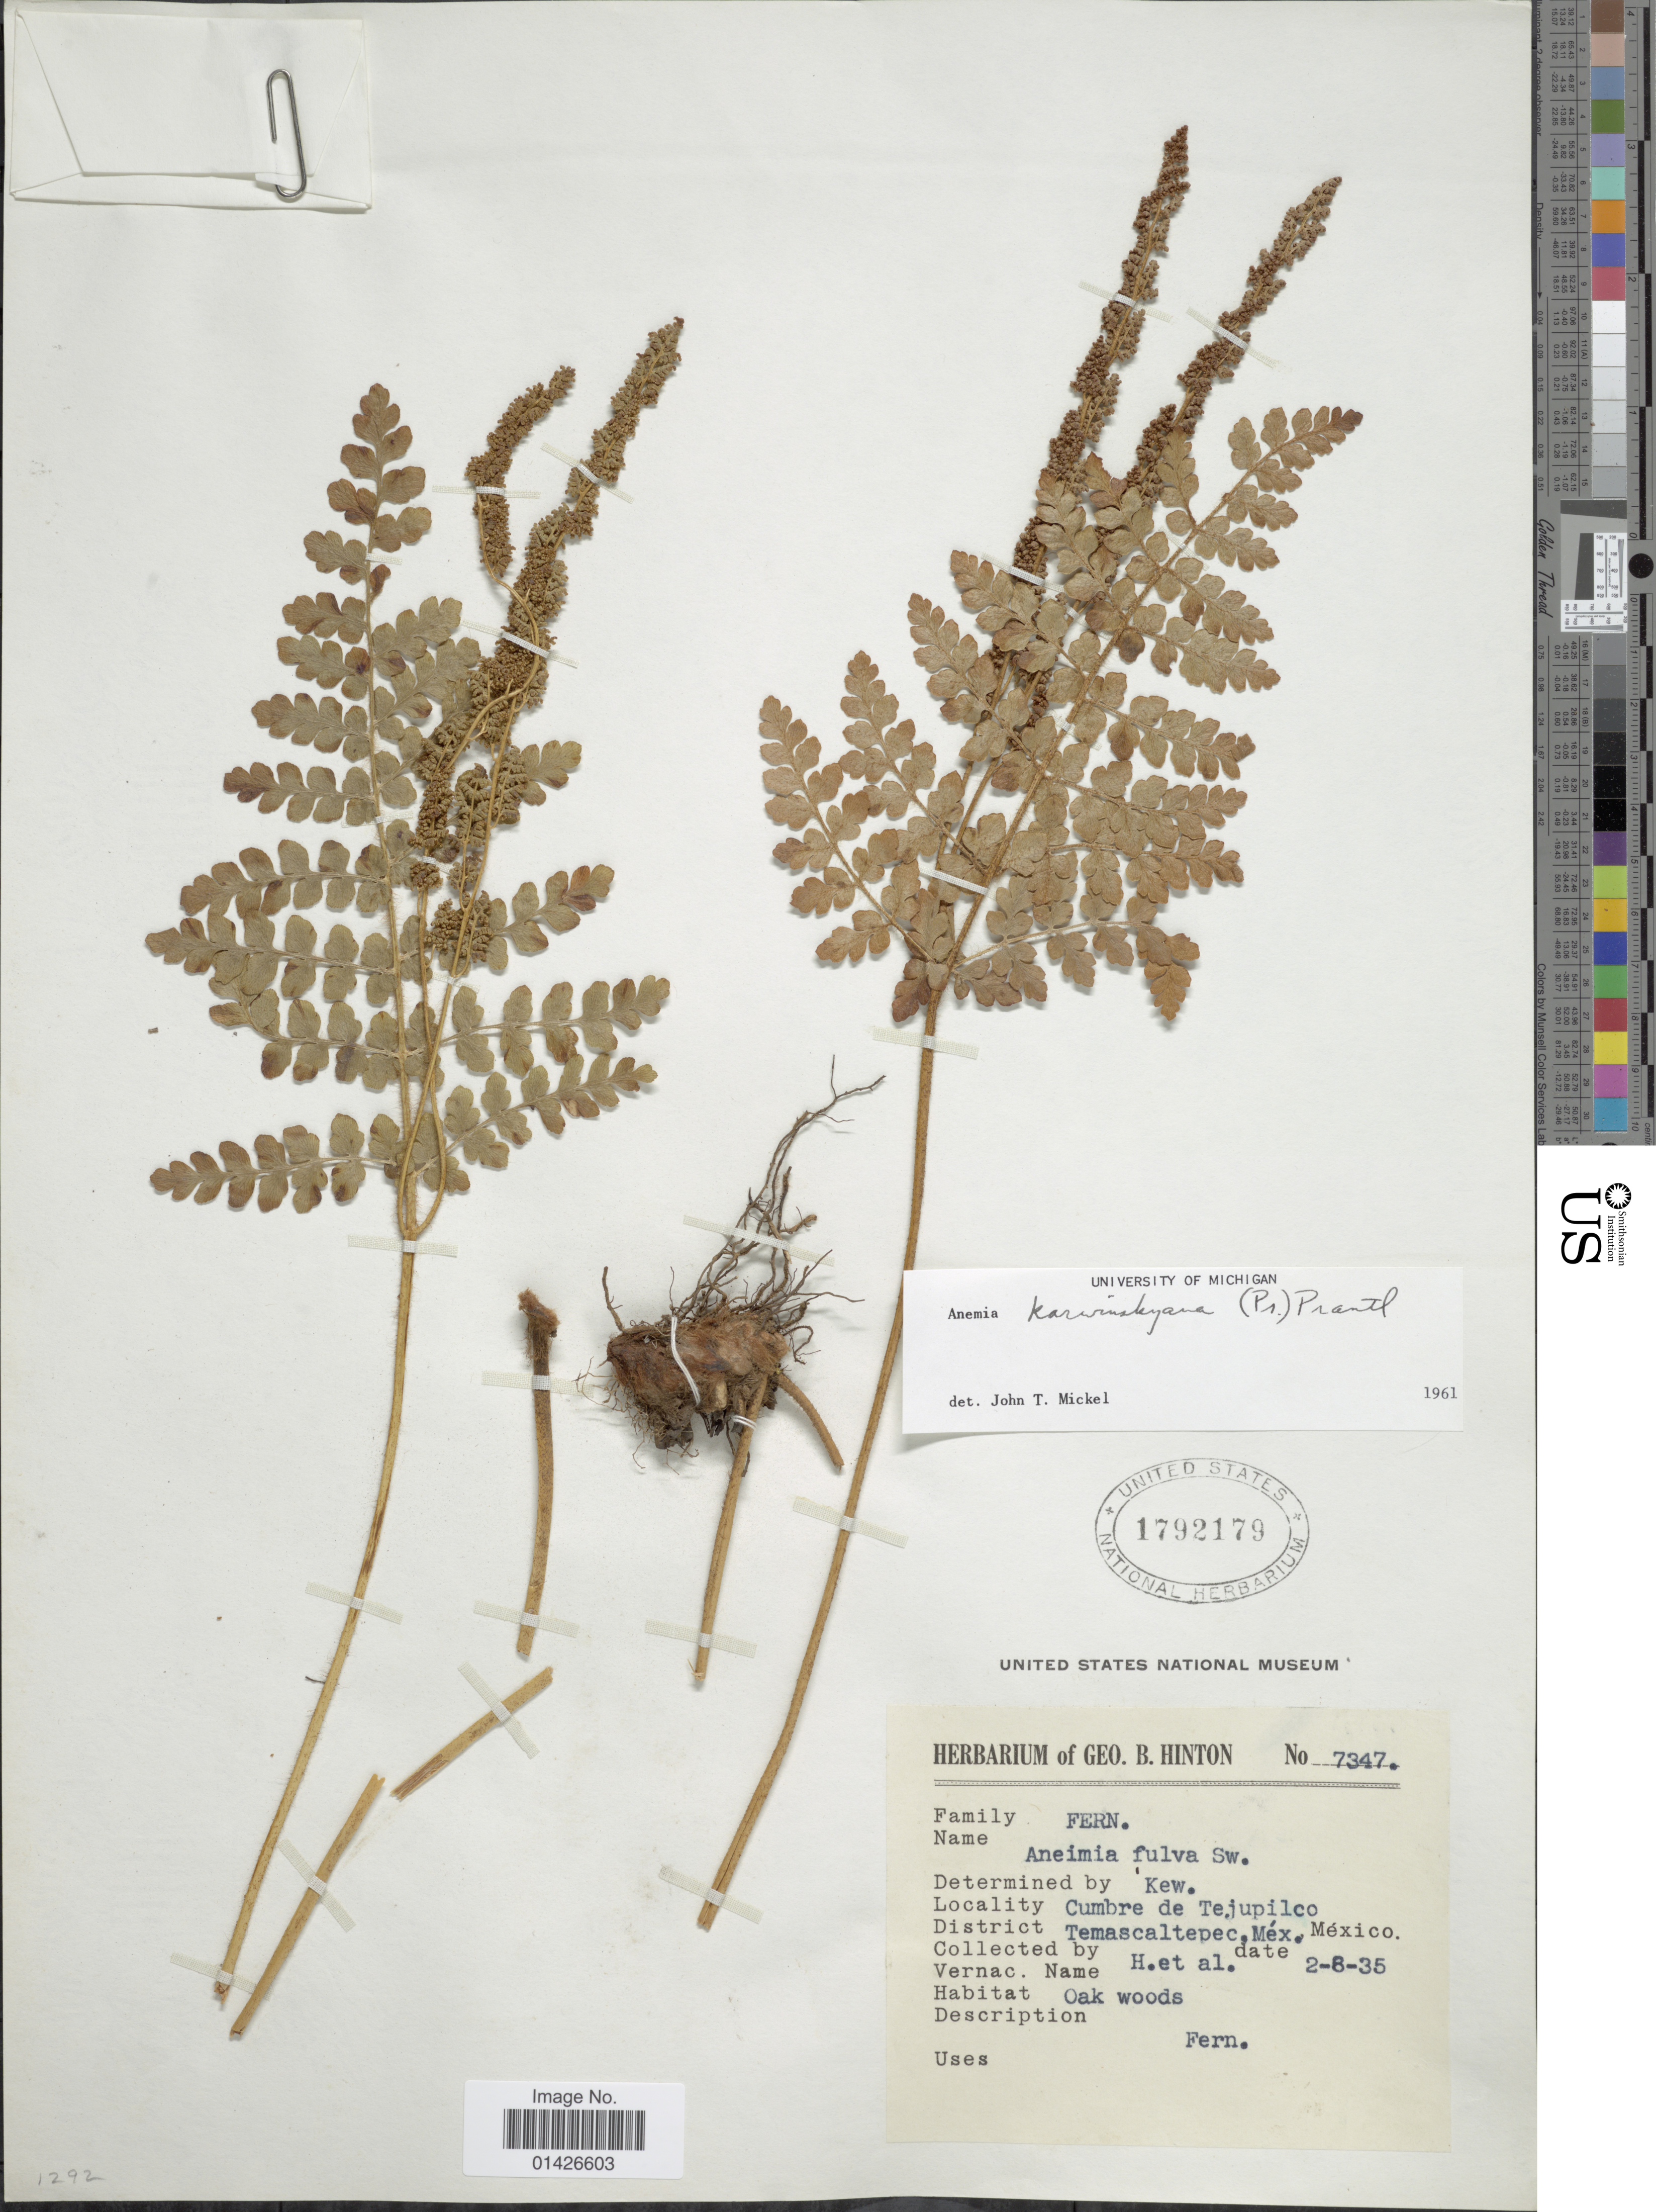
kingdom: Plantae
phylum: Tracheophyta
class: Polypodiopsida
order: Schizaeales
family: Anemiaceae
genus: Anemia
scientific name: Anemia karwinskyana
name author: (C. Presl) Prantl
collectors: G. B. Hinton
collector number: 7347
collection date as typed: Transcribed d/m/y: 8/2/35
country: Mexico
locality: Cumbre de Tejupilco, District Temastepec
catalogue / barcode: US 1792179